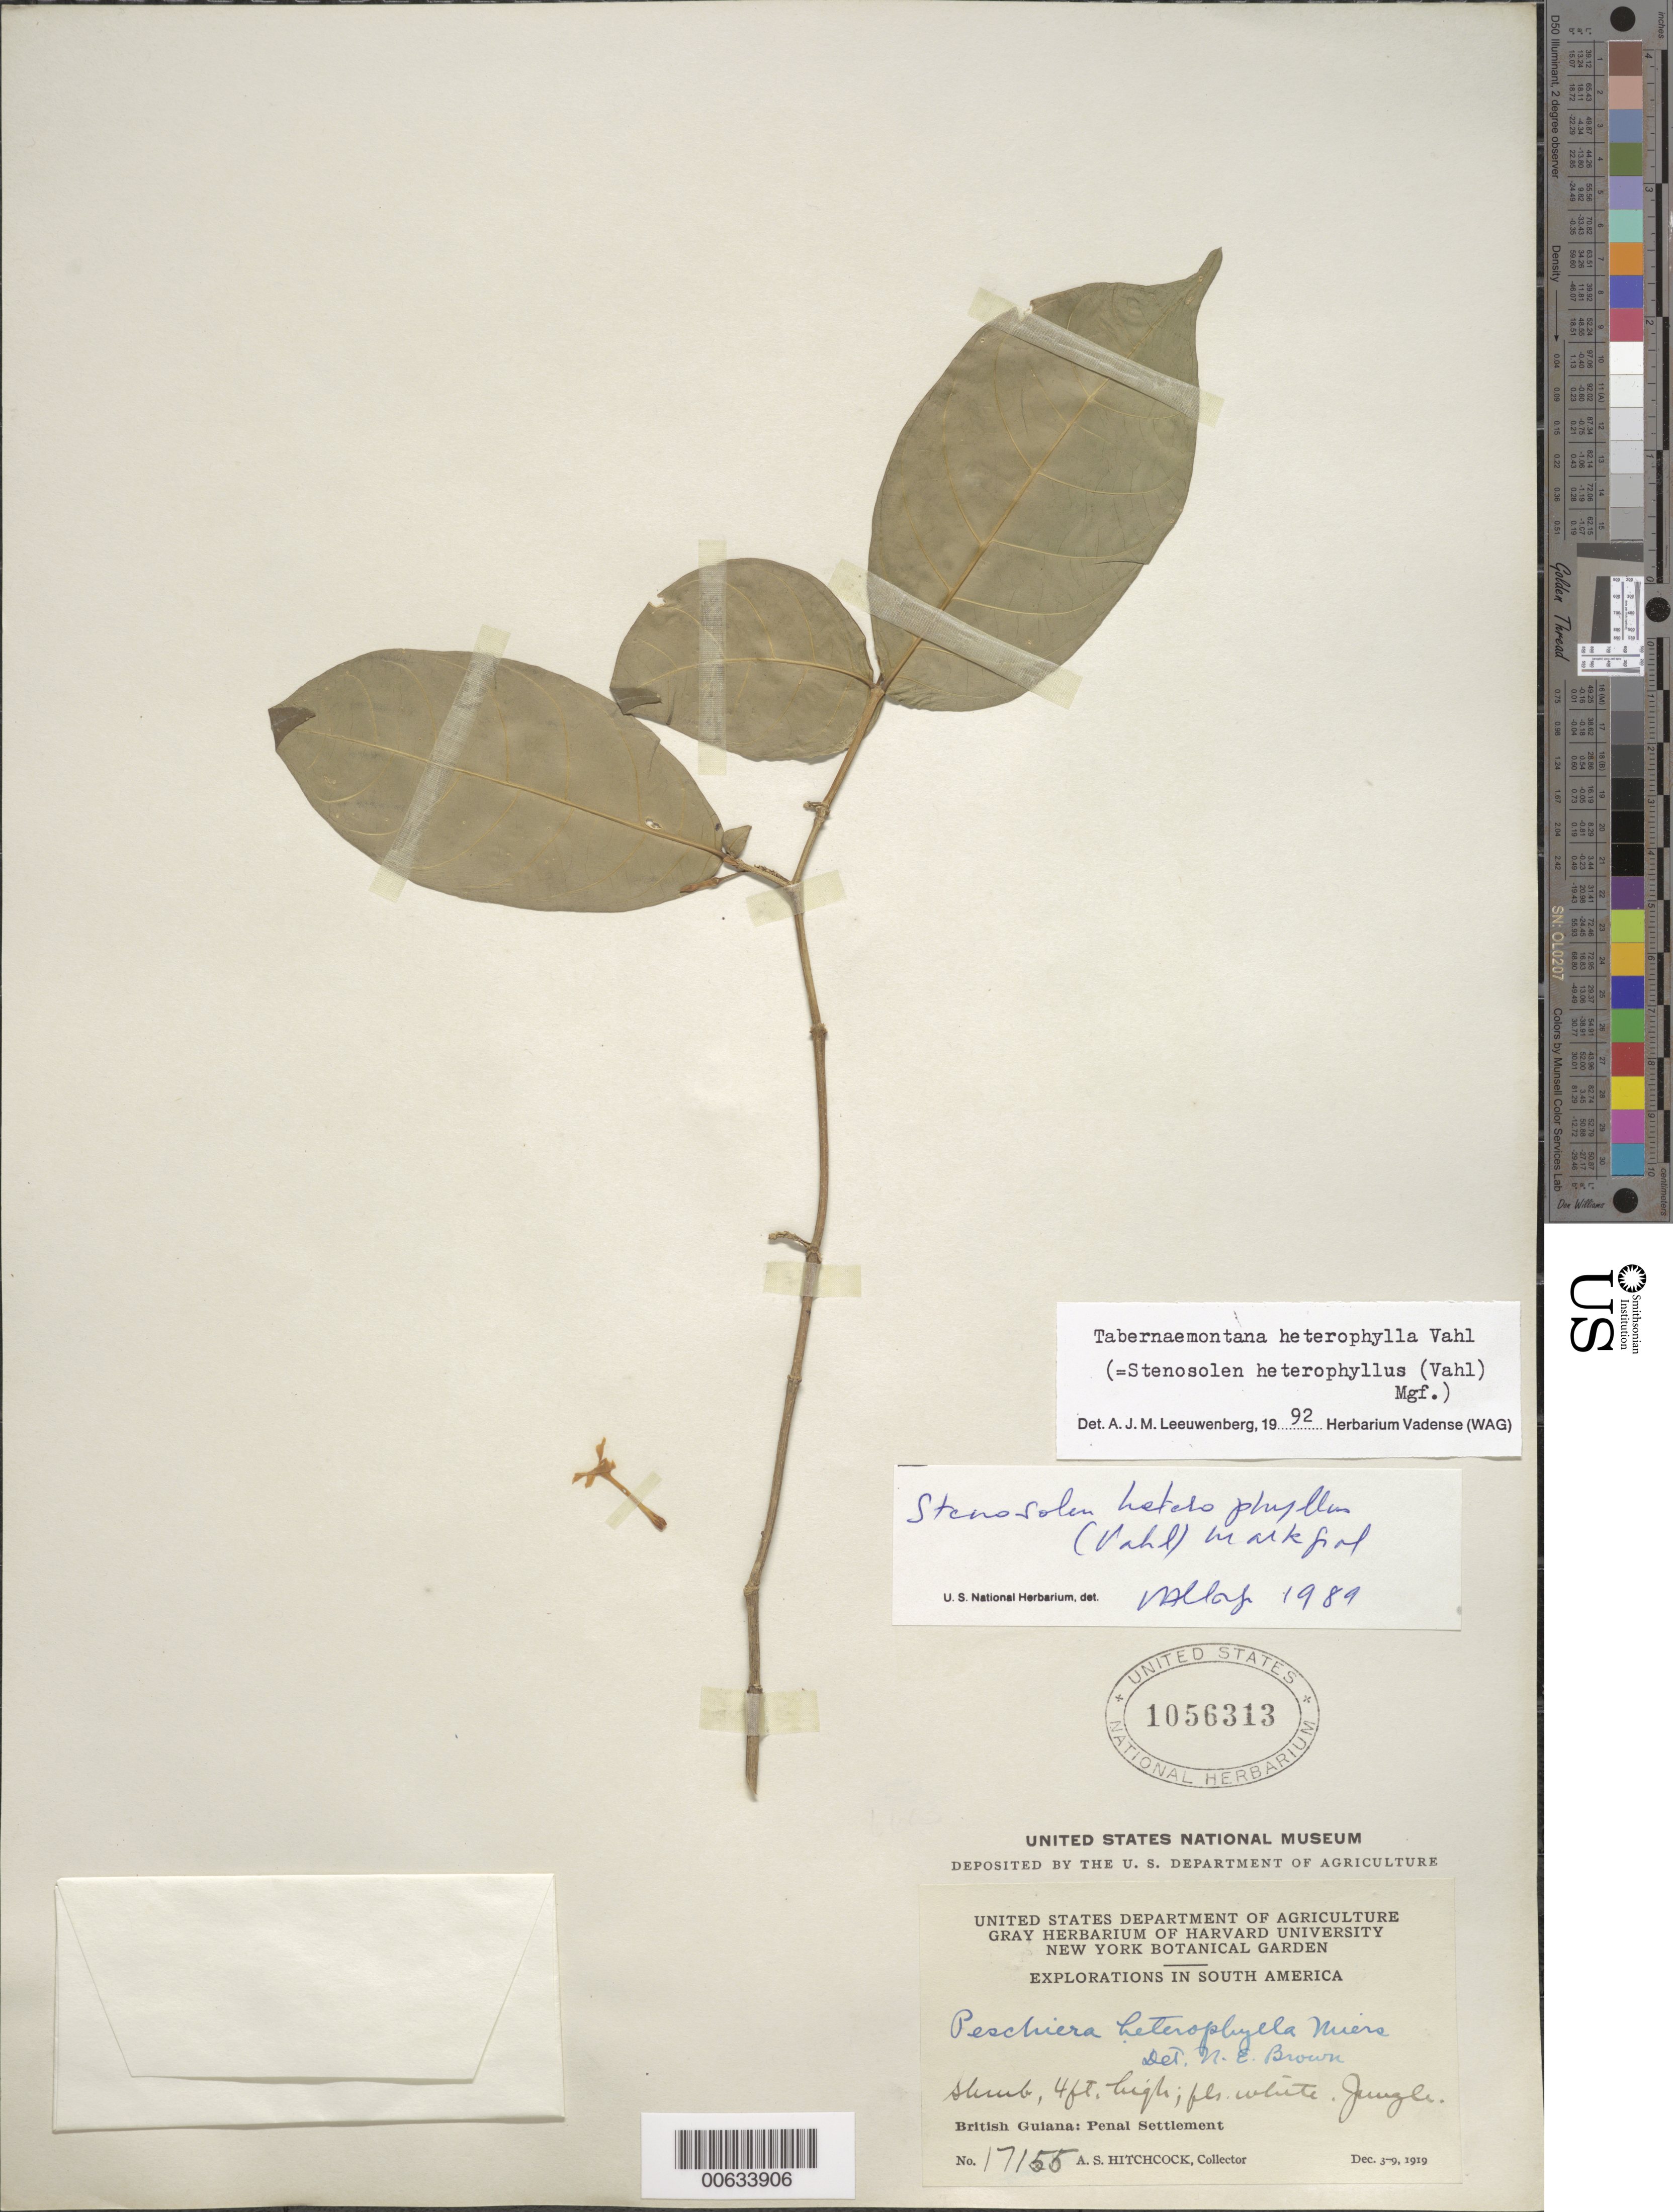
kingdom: Plantae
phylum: Tracheophyta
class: Magnoliopsida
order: Gentianales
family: Apocynaceae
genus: Tabernaemontana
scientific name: Tabernaemontana heterophylla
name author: Vahl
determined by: Leeuwenberg, A. J. M.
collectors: A. S. Hitchcock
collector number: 17155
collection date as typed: Dec. 3-9, 1919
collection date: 1919-12-03/1919-12-09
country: Guyana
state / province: Cuyuni-Mazaruni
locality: Penal Settlement, on W side of Essequibo River, near mouth of Mazaruni River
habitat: Jungle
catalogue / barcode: US 1056313